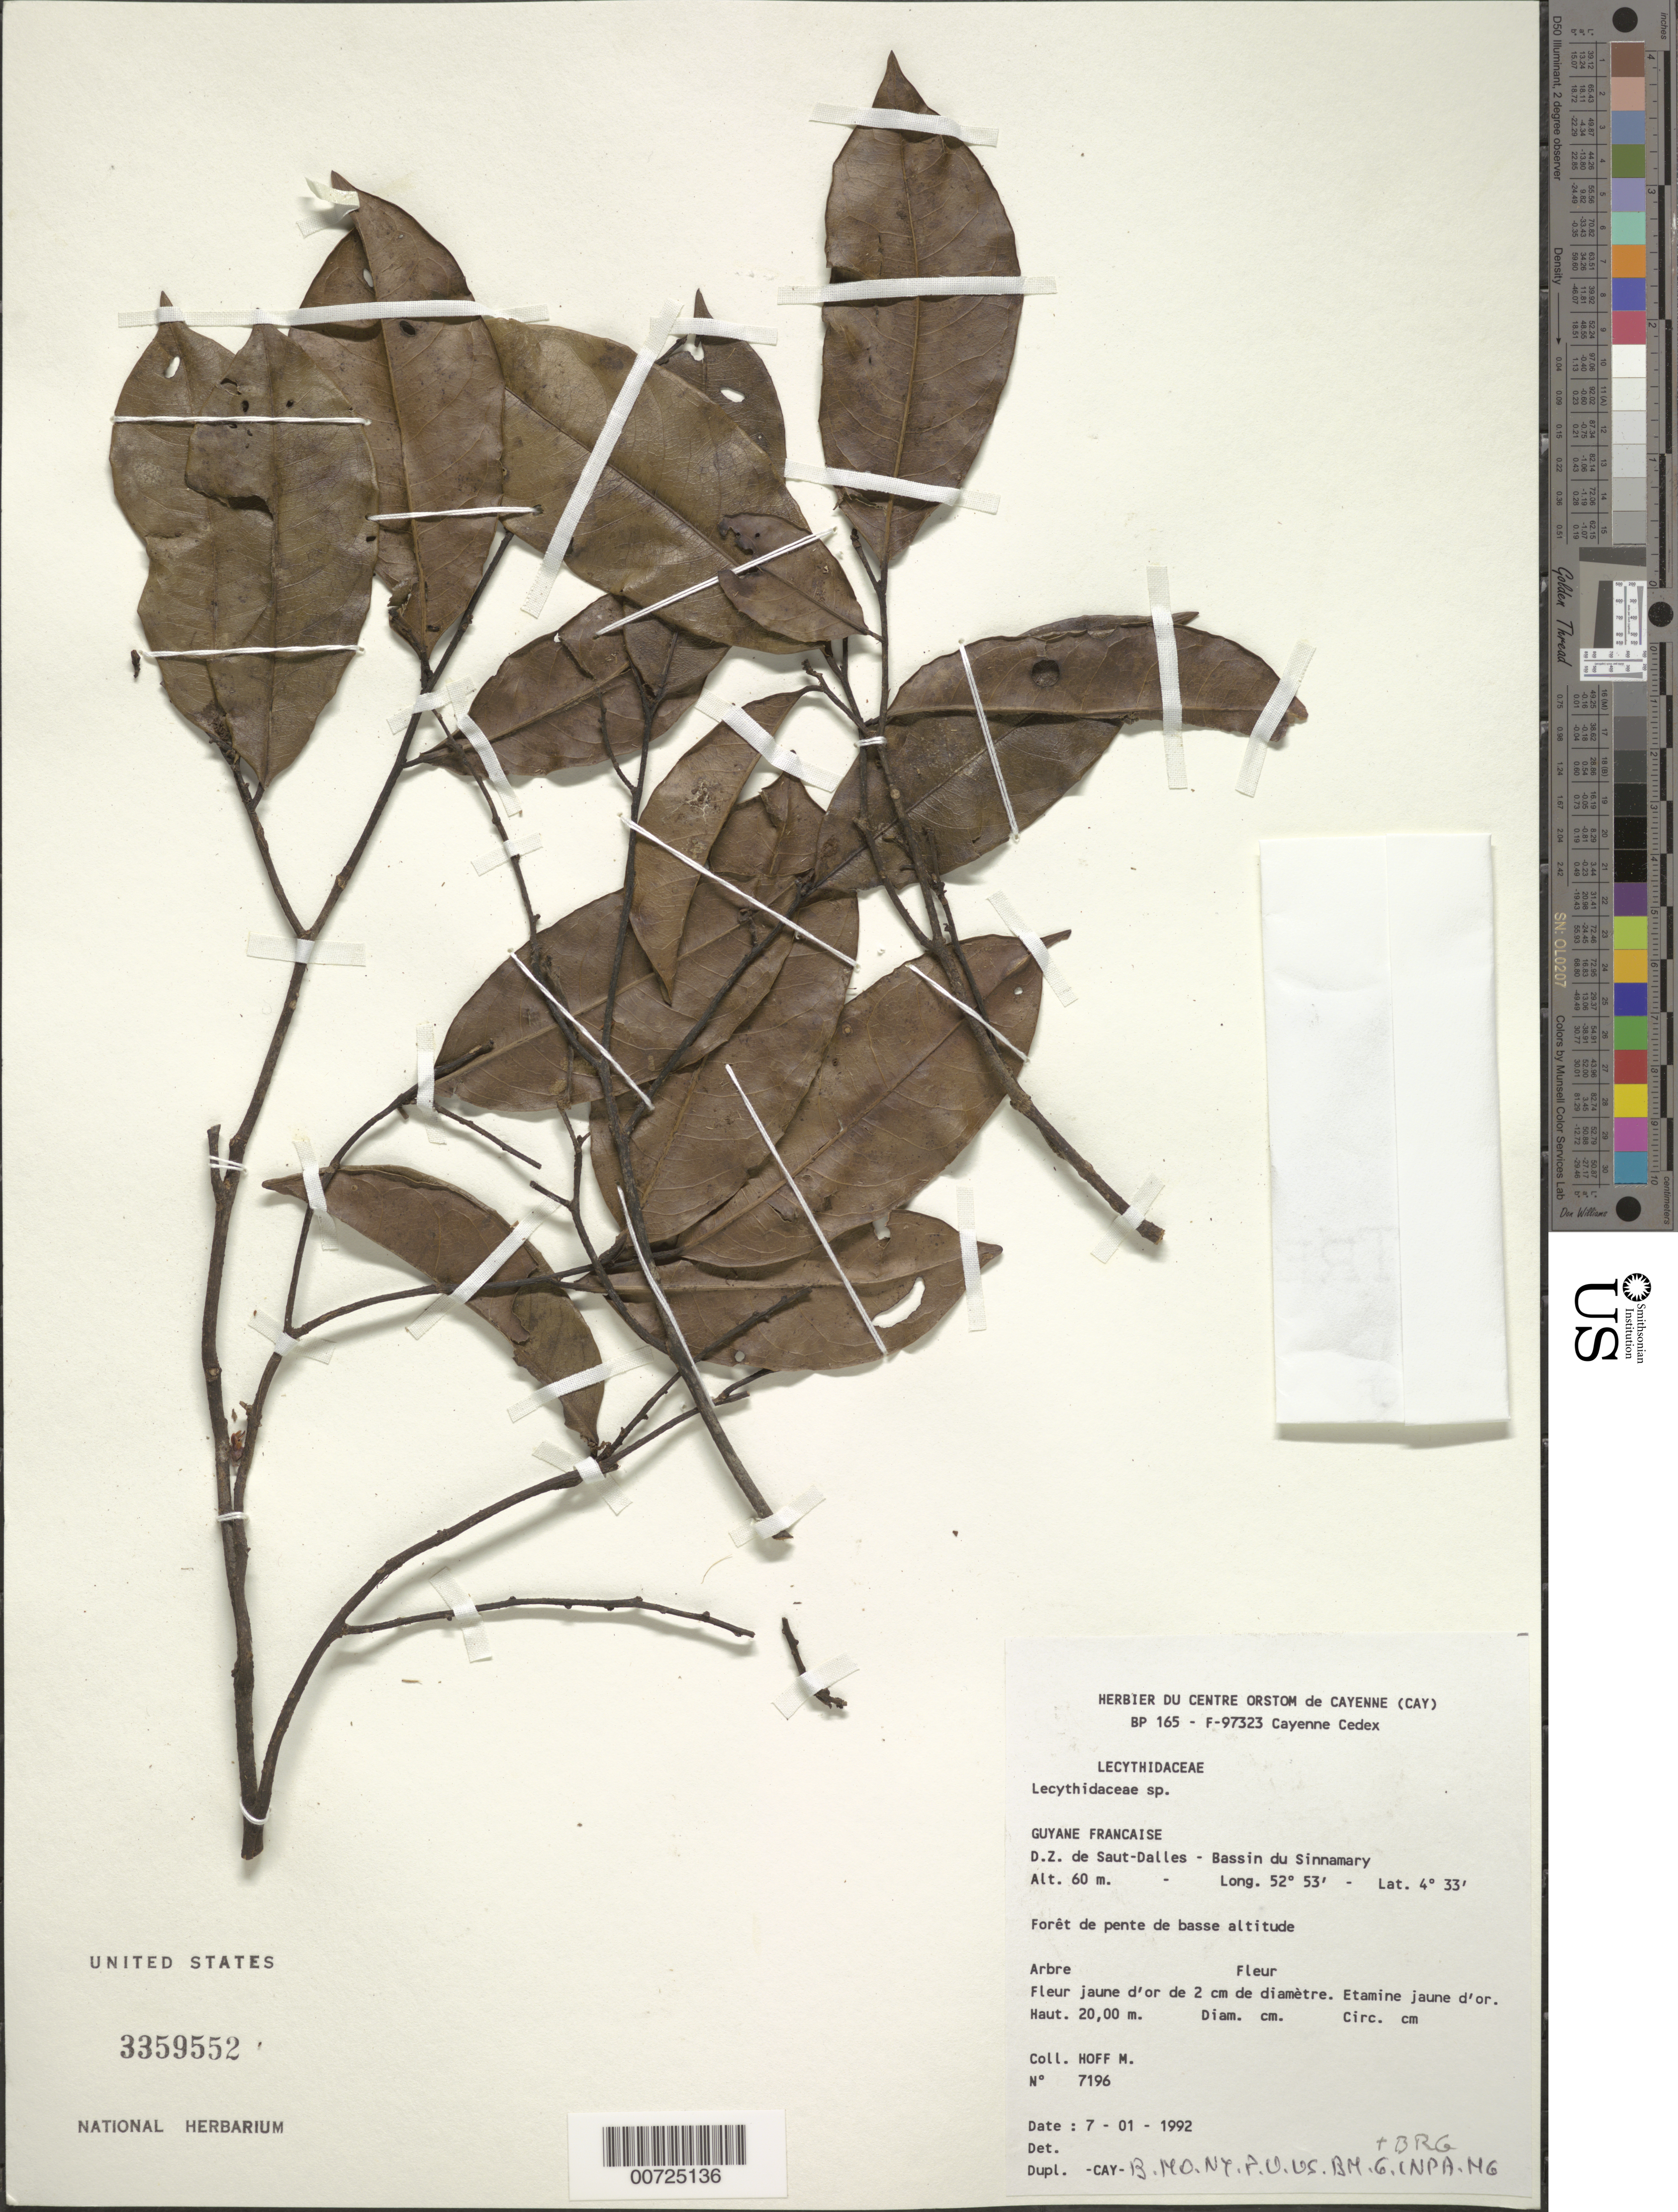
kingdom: Plantae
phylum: Tracheophyta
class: Magnoliopsida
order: Fabales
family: Fabaceae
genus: Bauhinia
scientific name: Bauhinia sp.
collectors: M. Hoff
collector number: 7196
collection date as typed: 7-Jan-92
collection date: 1992-01-07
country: French Guiana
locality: D.Z. de Saut-Dalles, Bassin du Sinnamary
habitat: Forêt de pente de basse altitude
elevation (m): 60